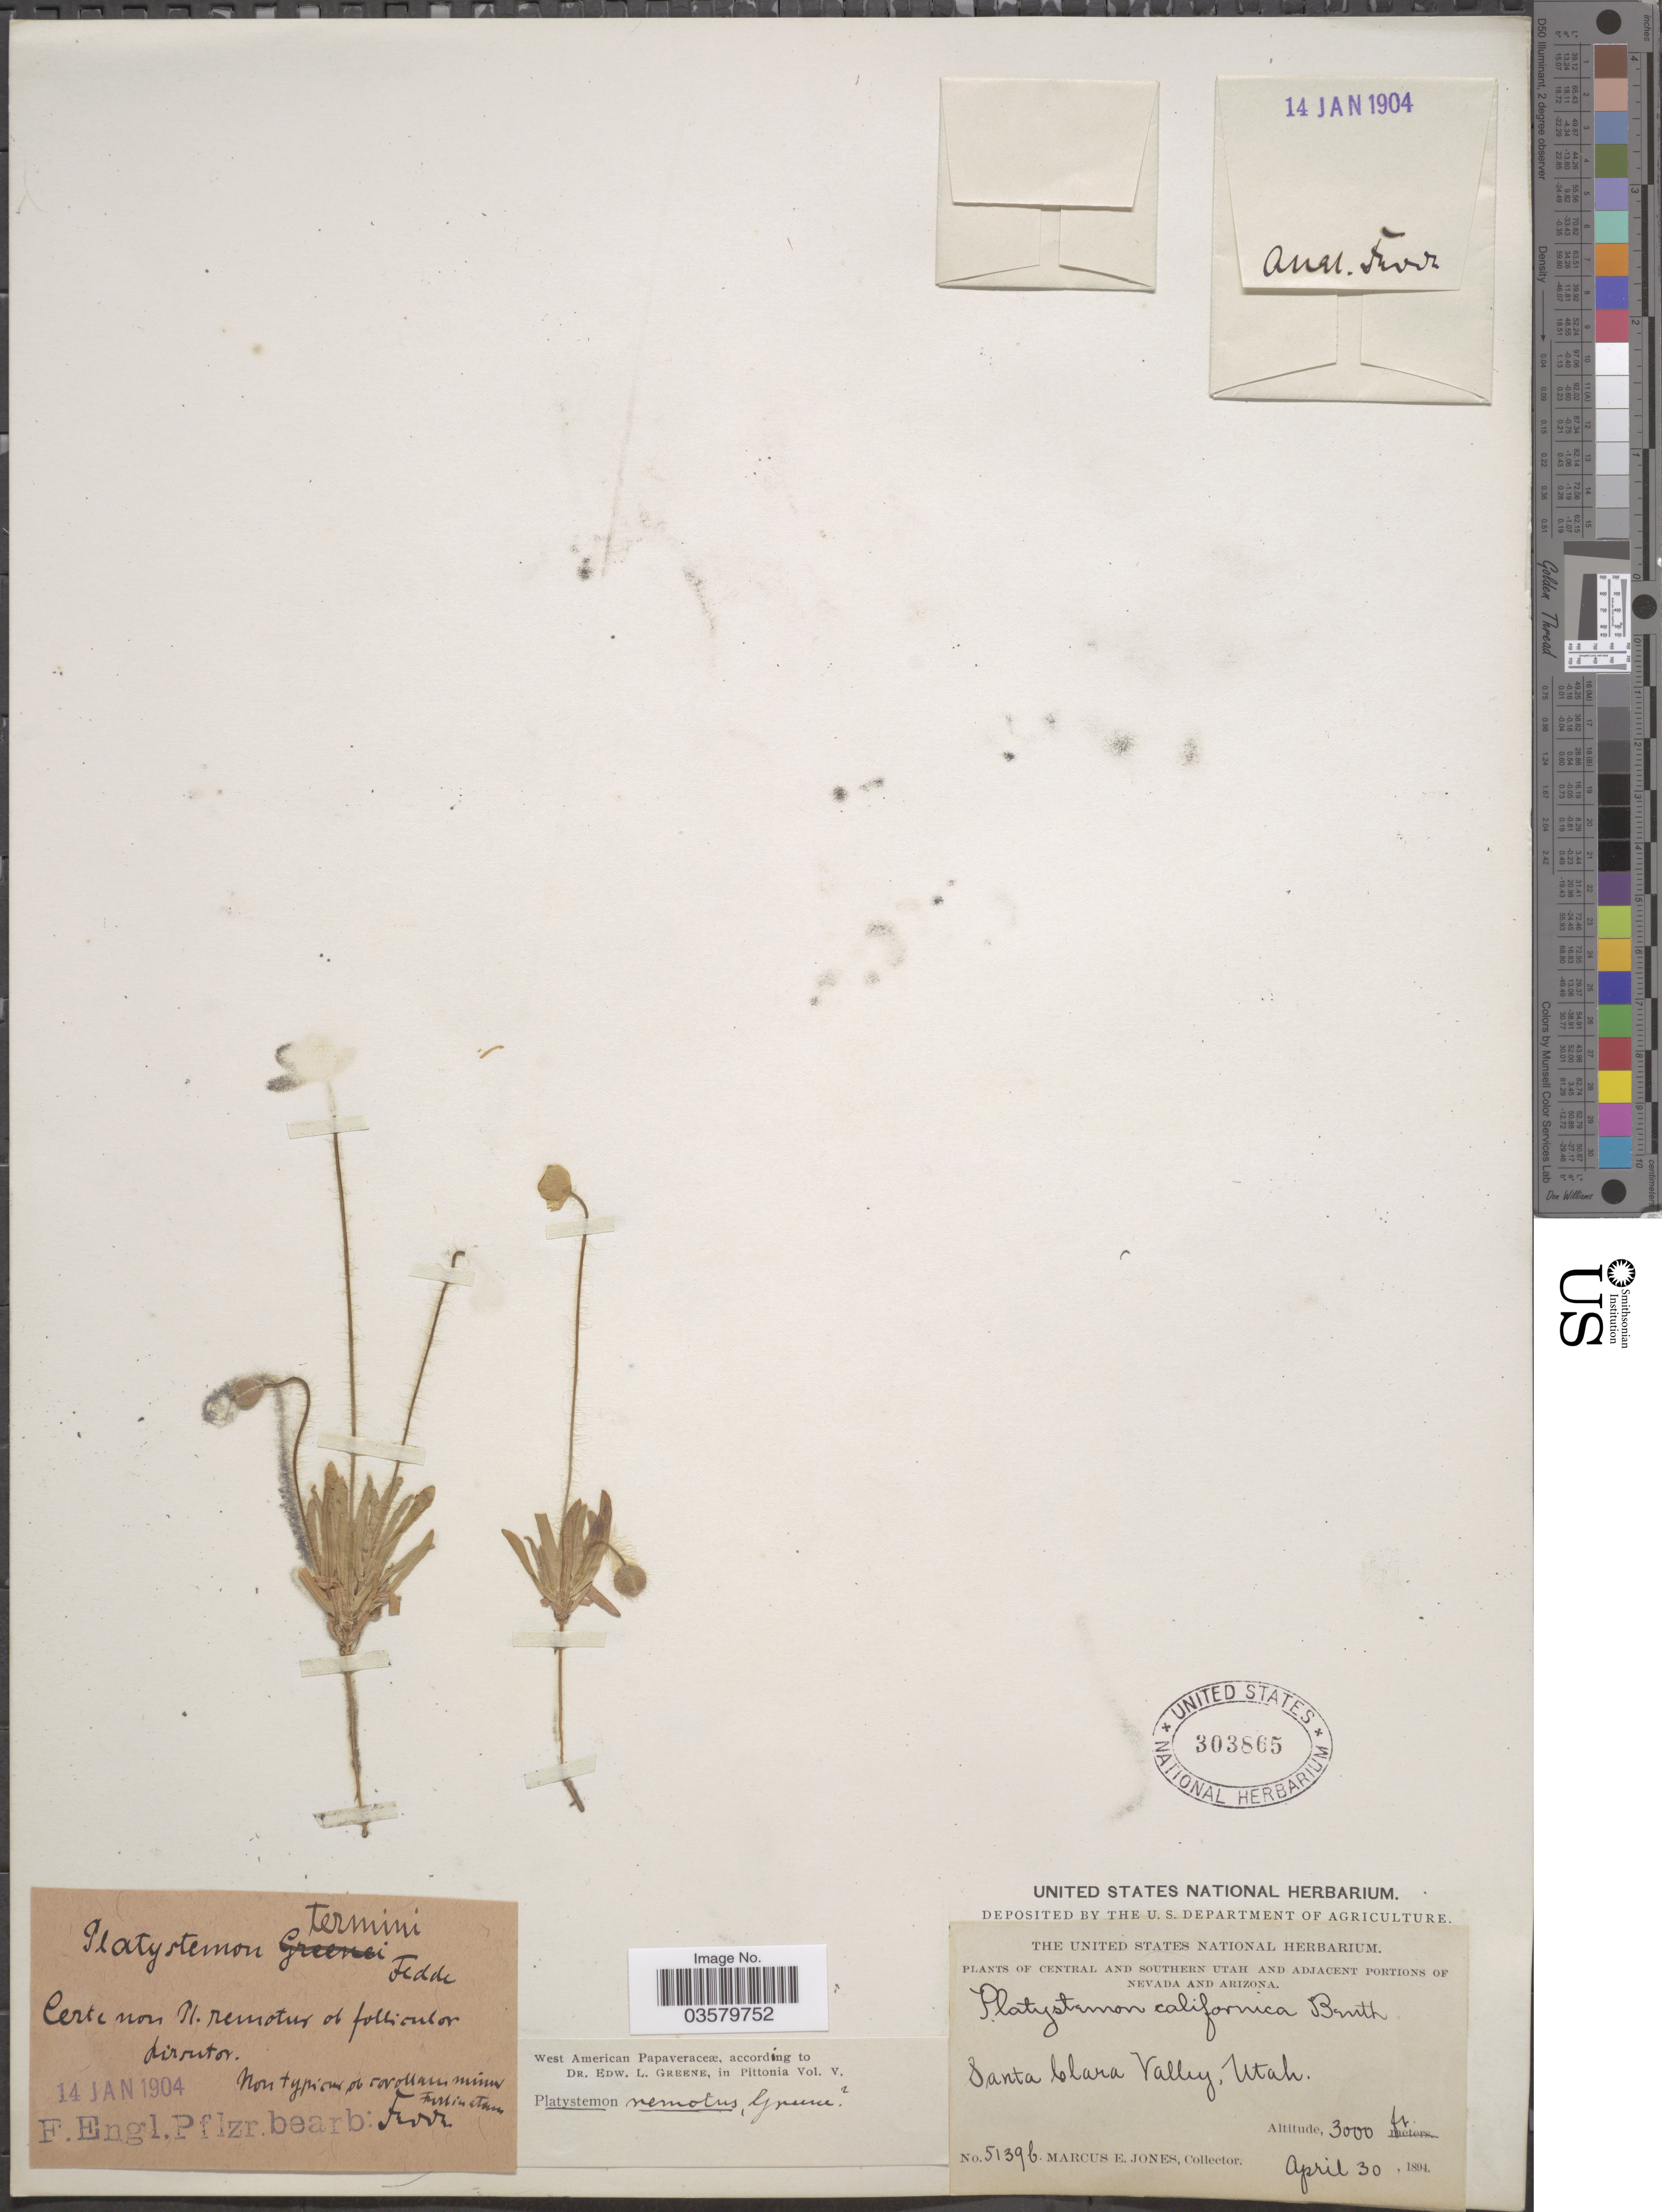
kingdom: Plantae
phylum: Tracheophyta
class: Magnoliopsida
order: Ranunculales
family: Papaveraceae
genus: Platystemon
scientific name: Platystemon californicus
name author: Benth.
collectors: M. E. Jones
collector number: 5139b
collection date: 1894-04-30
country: United States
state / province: Utah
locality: Santa Clara Valley, central and southern Utah.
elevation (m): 914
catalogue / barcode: US 303865